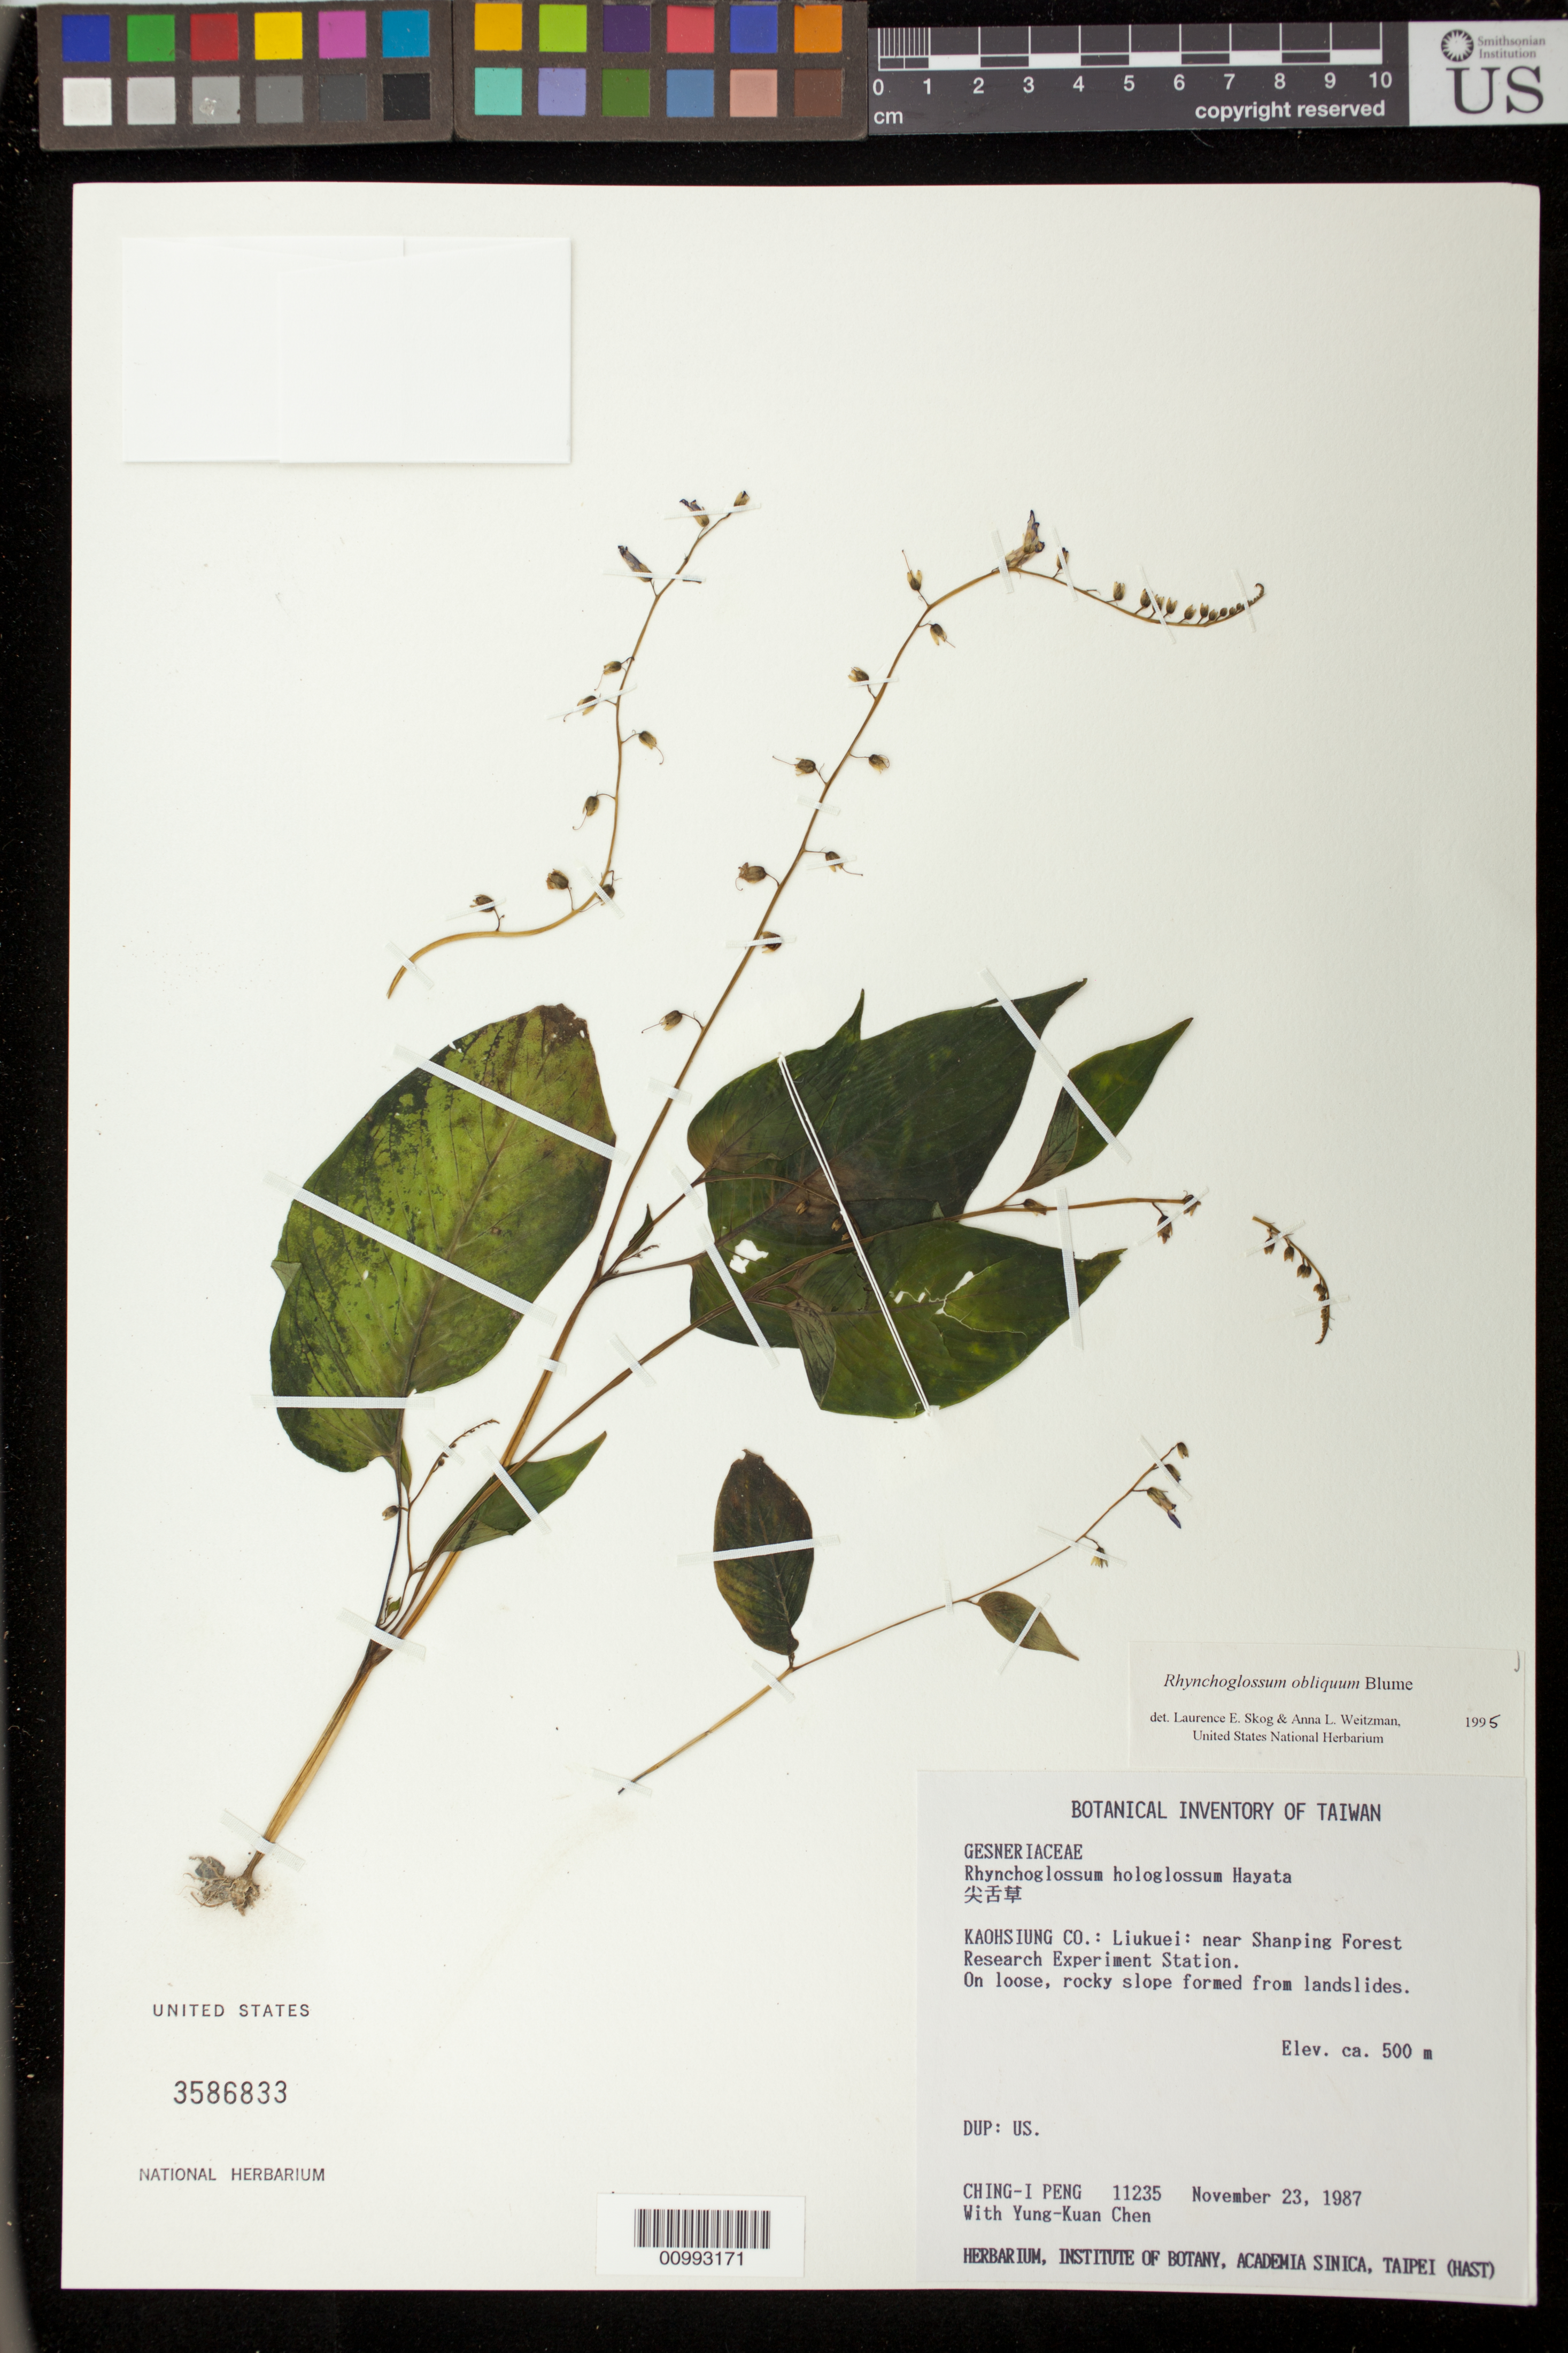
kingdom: Plantae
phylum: Tracheophyta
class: Magnoliopsida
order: Lamiales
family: Gesneriaceae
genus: Rhynchoglossum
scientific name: Rhynchoglossum obliquum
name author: Blume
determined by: Skog, L. E.; Weitzman, A. L.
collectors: C.-I Peng & Y. K. Chen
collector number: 11235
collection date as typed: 23 Nov 1987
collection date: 1987-11-23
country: Taiwan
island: Taiwan [Formosa]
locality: Kaohsiung Co.: Liukuei: near Shanping Forest Research Experiment Station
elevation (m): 500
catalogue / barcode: US 3586833